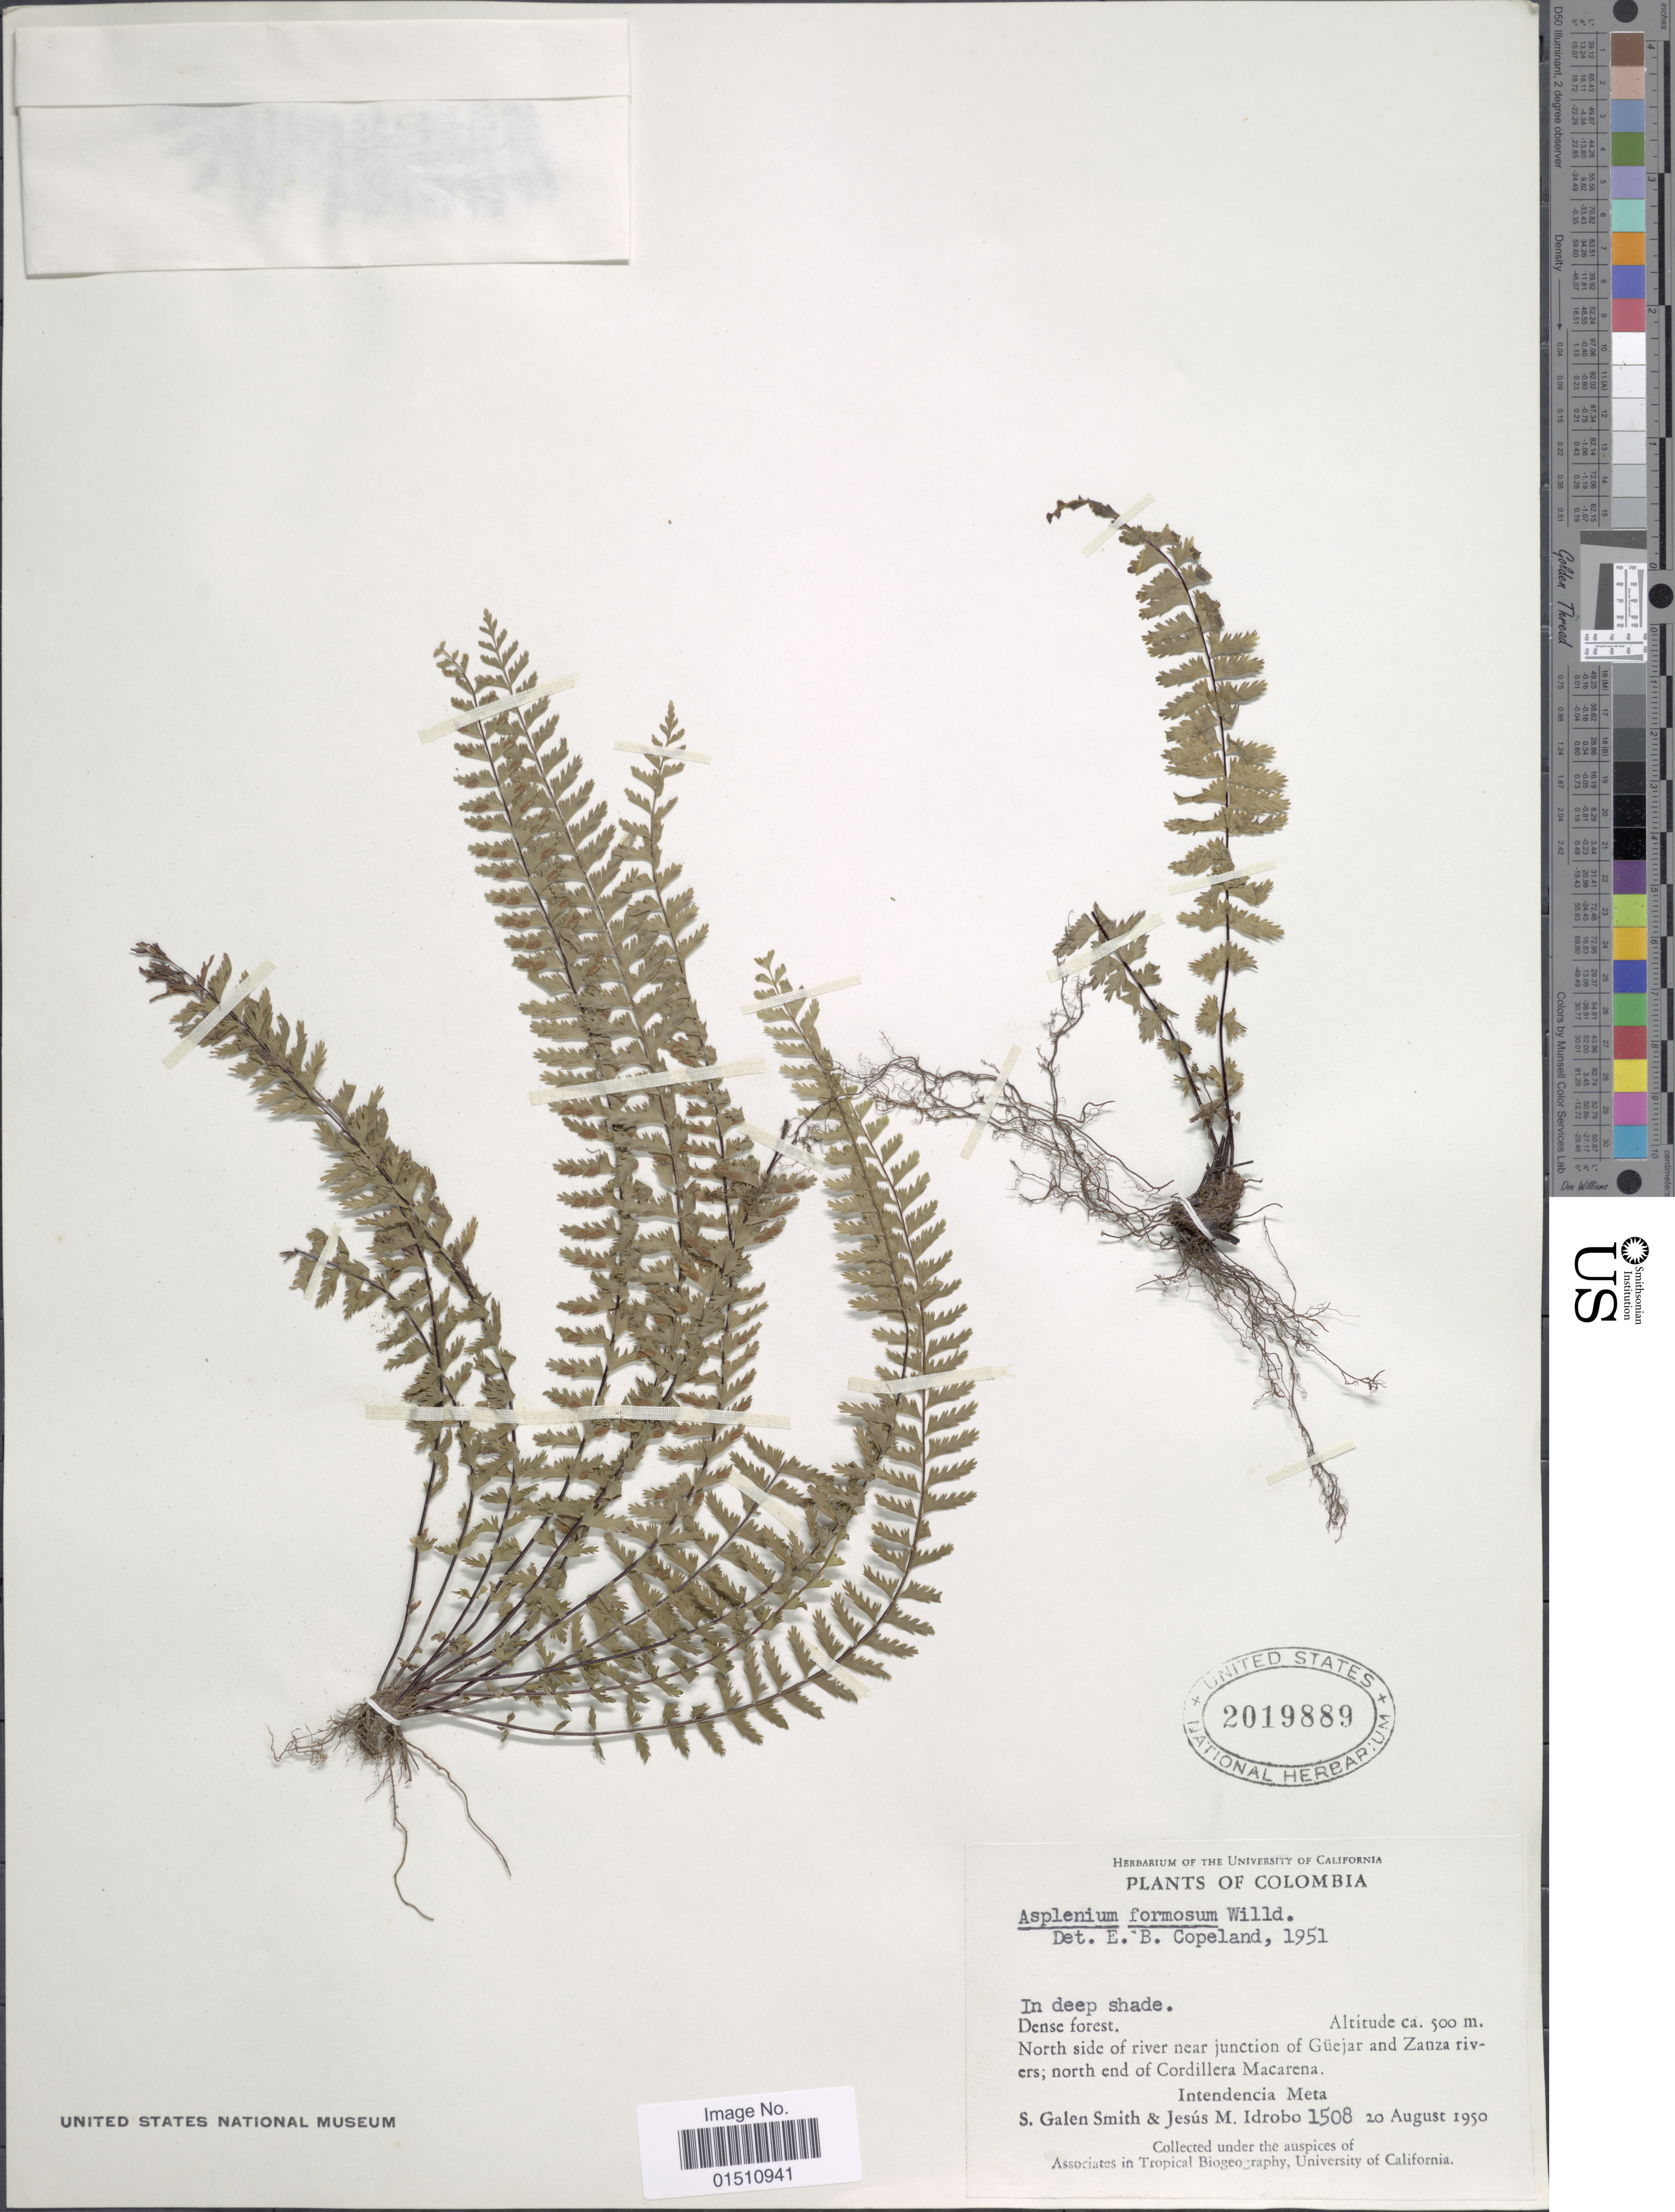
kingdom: Plantae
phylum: Tracheophyta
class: Polypodiopsida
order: Polypodiales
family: Aspleniaceae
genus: Asplenium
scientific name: Asplenium formosum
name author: Willd.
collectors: S. G. Smith & J. M. Idrobo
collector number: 1508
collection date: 1950-08-20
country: Colombia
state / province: Meta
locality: Colombia, north side of river near junction of Güejar and Zanza rivers; north end of Cordillera Macarena. Intendencia Meta.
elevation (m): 500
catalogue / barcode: US 2019889